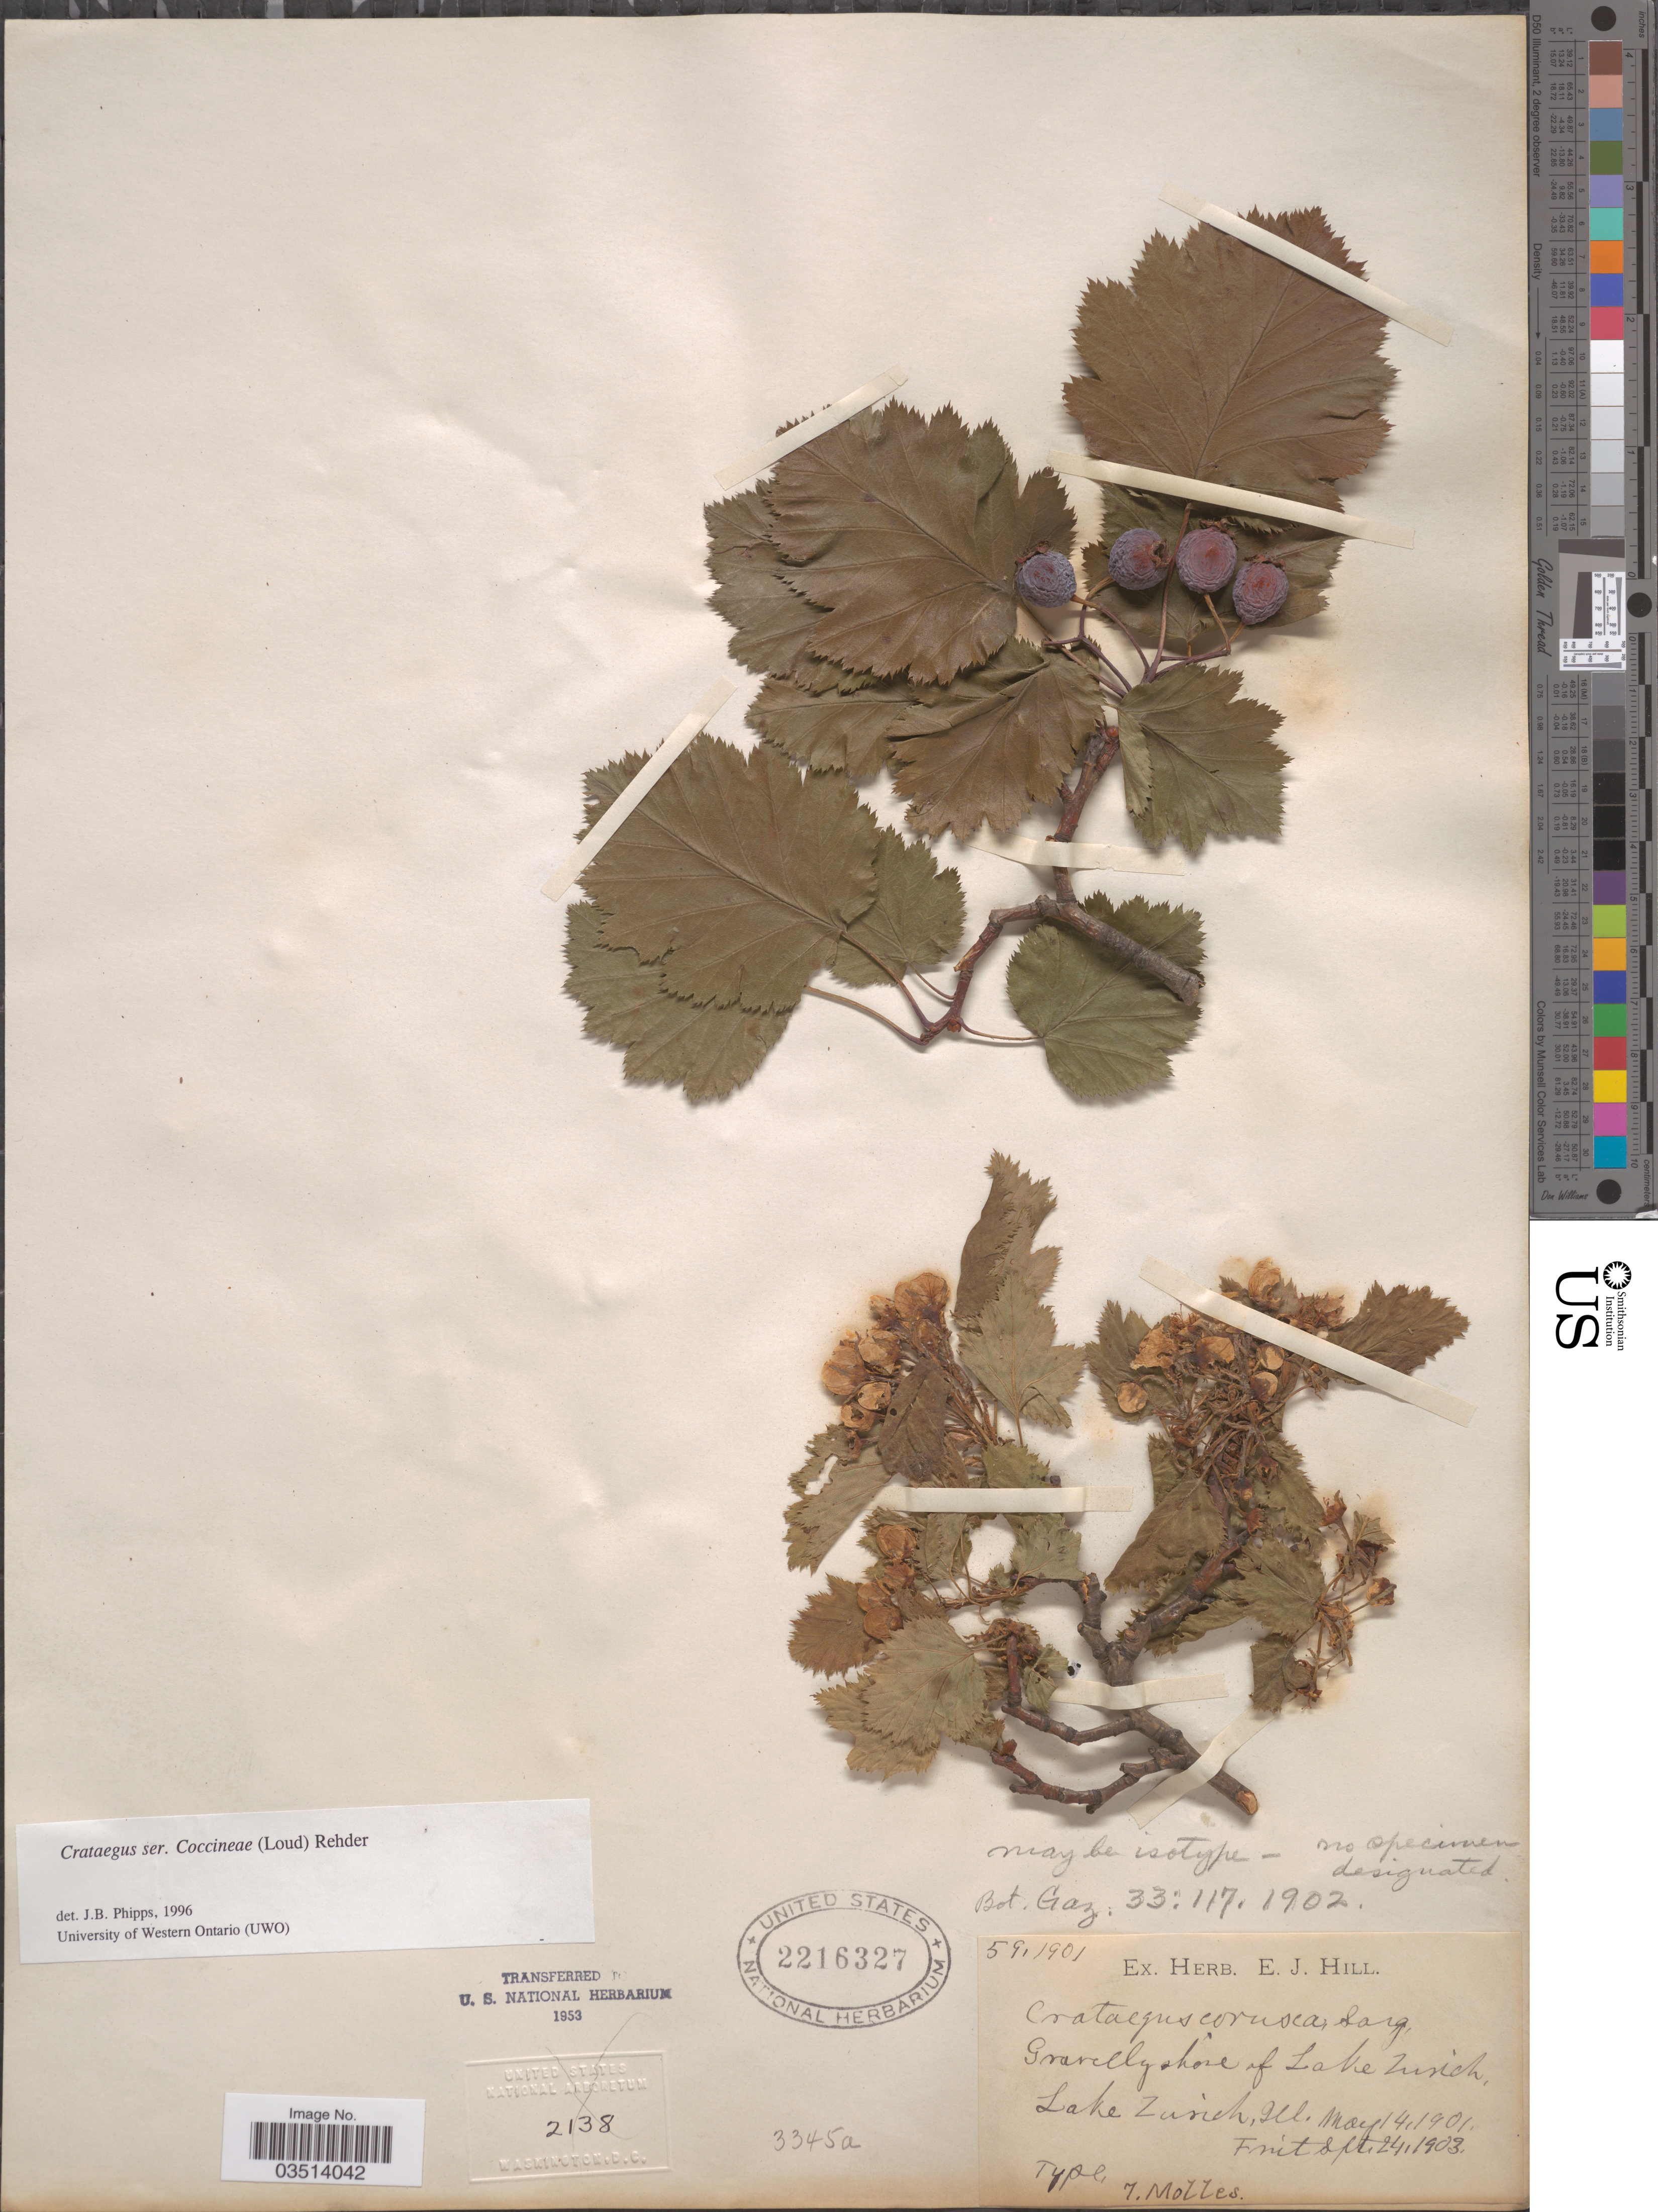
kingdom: Plantae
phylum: Tracheophyta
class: Magnoliopsida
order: Rosales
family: Rosaceae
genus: Crataegus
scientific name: Crataegus corusca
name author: Sarg.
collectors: Ex herb. E. J. Hill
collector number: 59/1901?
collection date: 1901-05-14/1903-09-24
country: United States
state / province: Illinois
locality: Gravelly shore of Lake Zurich, Lake Zurich.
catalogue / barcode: US 2216327